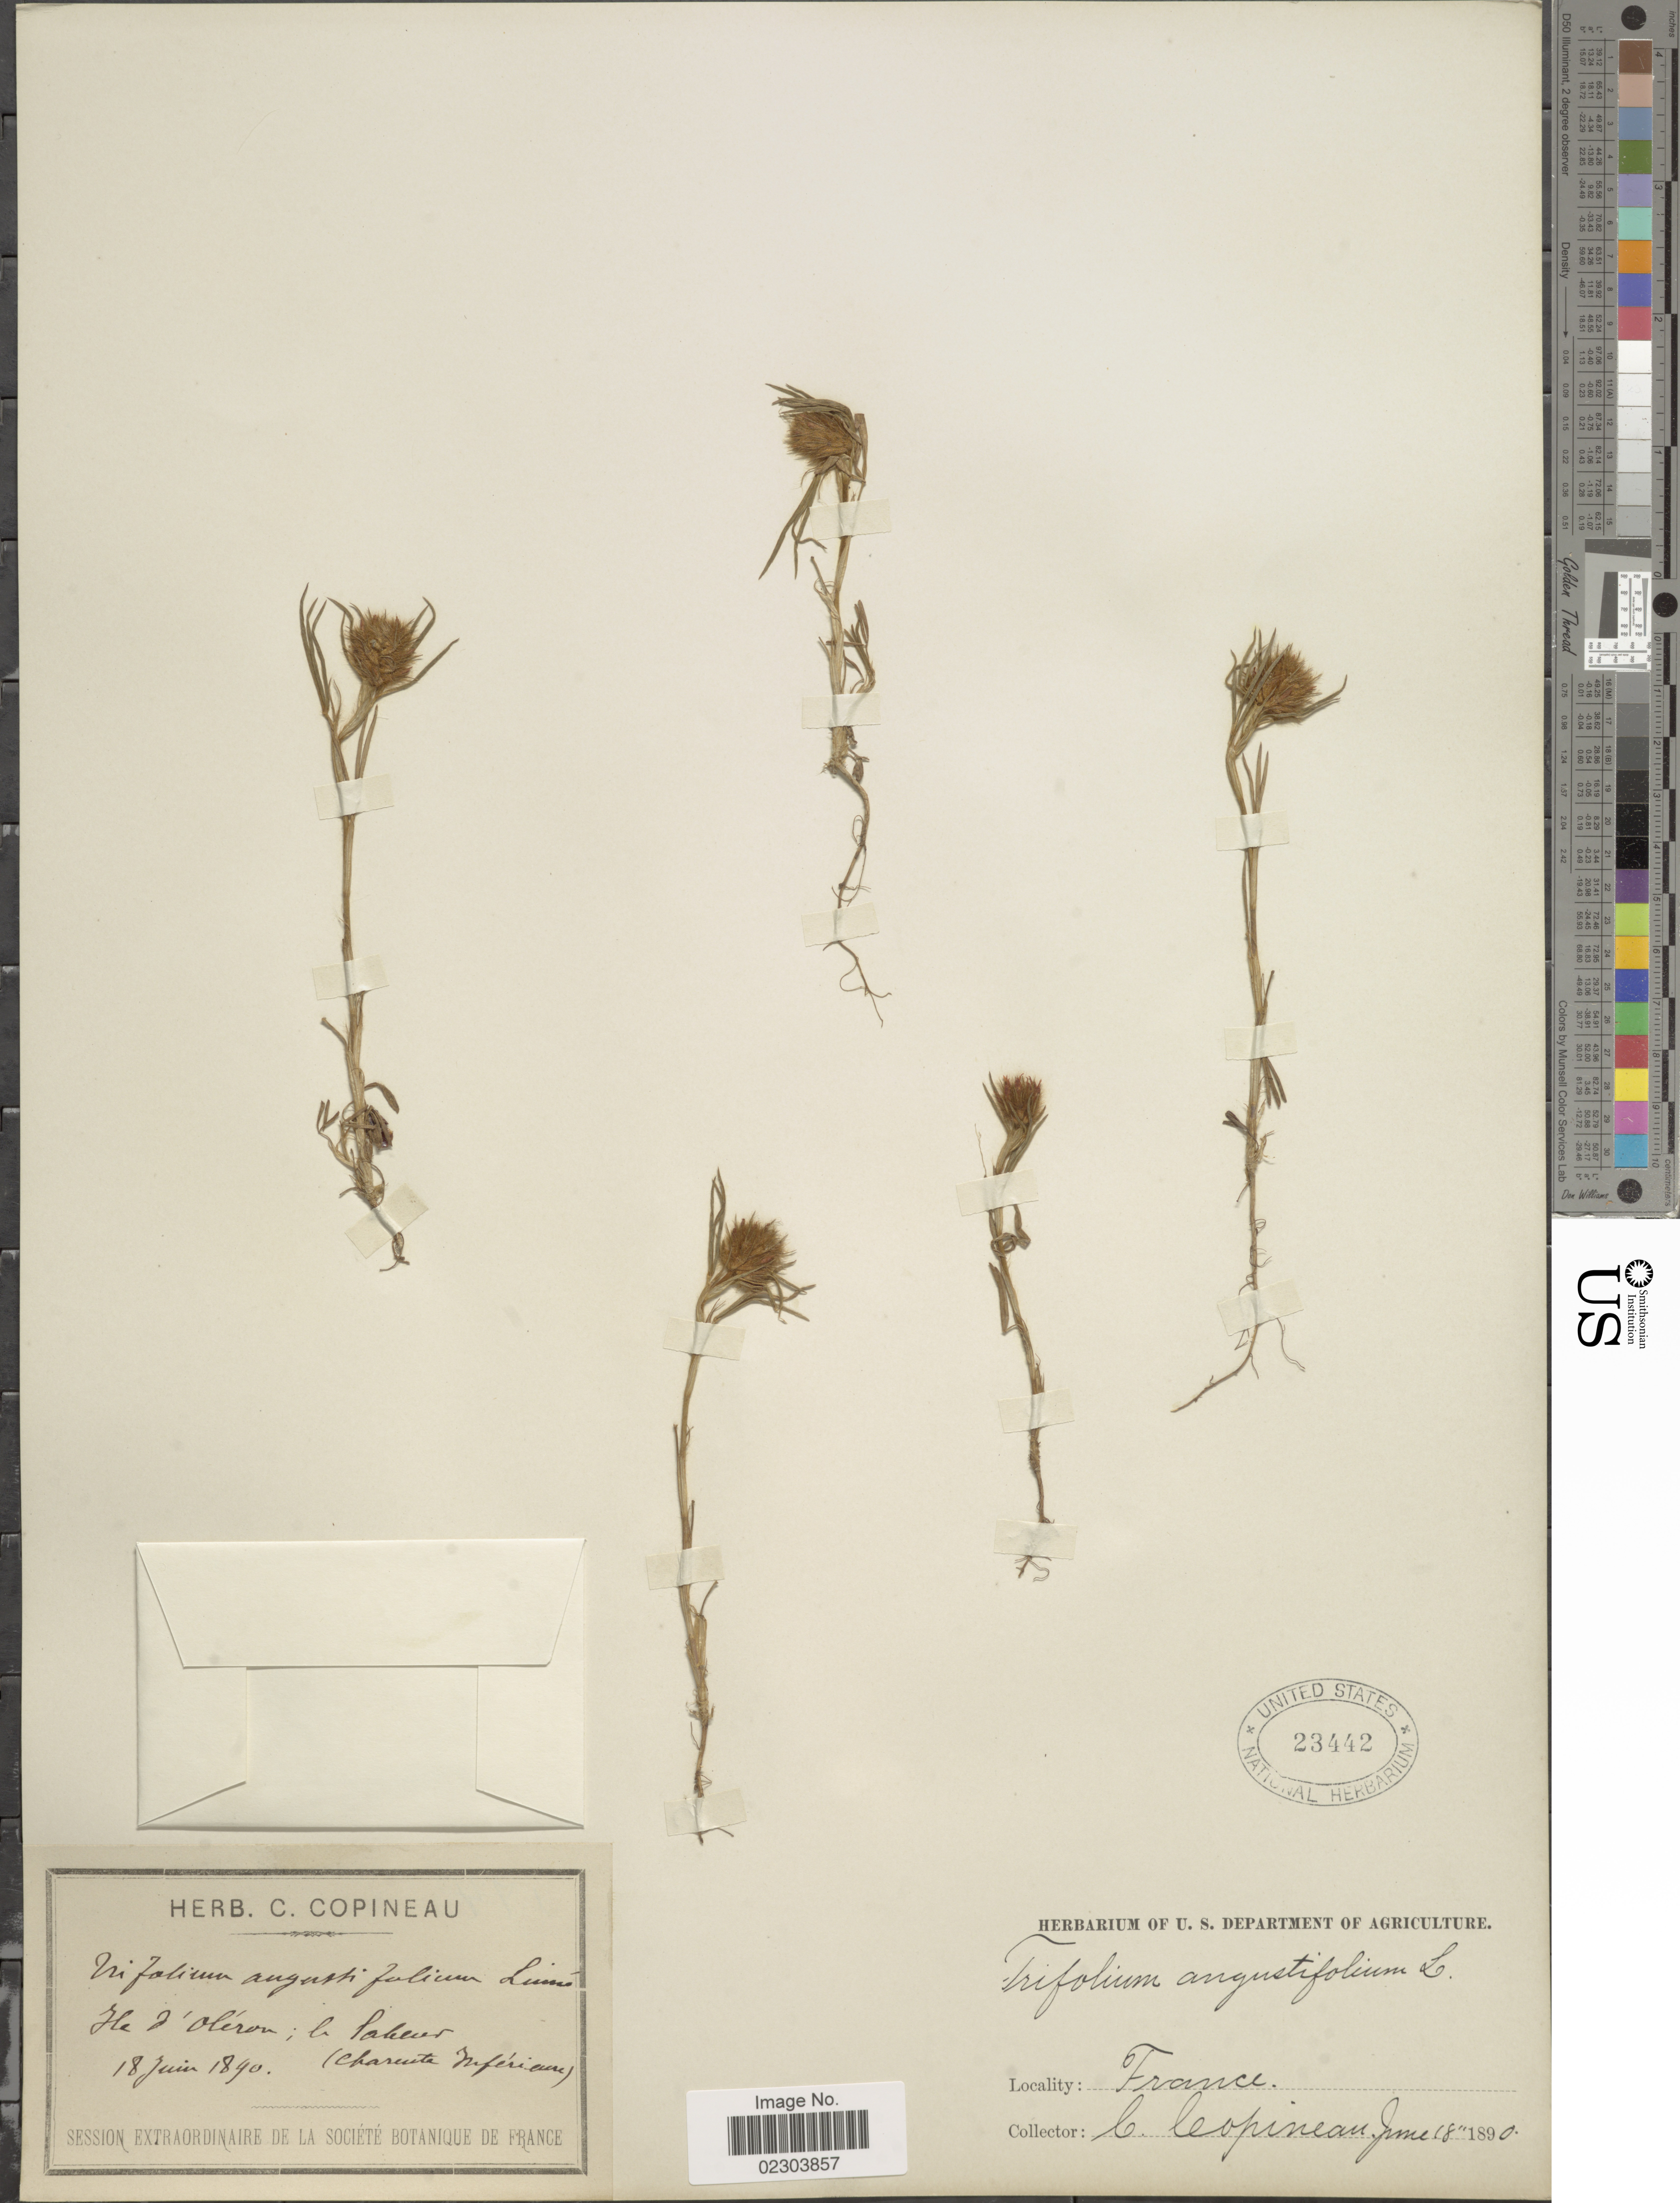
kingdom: Plantae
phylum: Tracheophyta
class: Magnoliopsida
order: Fabales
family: Fabaceae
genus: Trifolium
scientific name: Trifolium angustifolium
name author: L.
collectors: C. Copineau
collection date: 1890-06-18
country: France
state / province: Nouvelle-Aquitaine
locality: Ile d'Oleron; Le Labeur (Charente Inférieure)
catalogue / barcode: US 23442